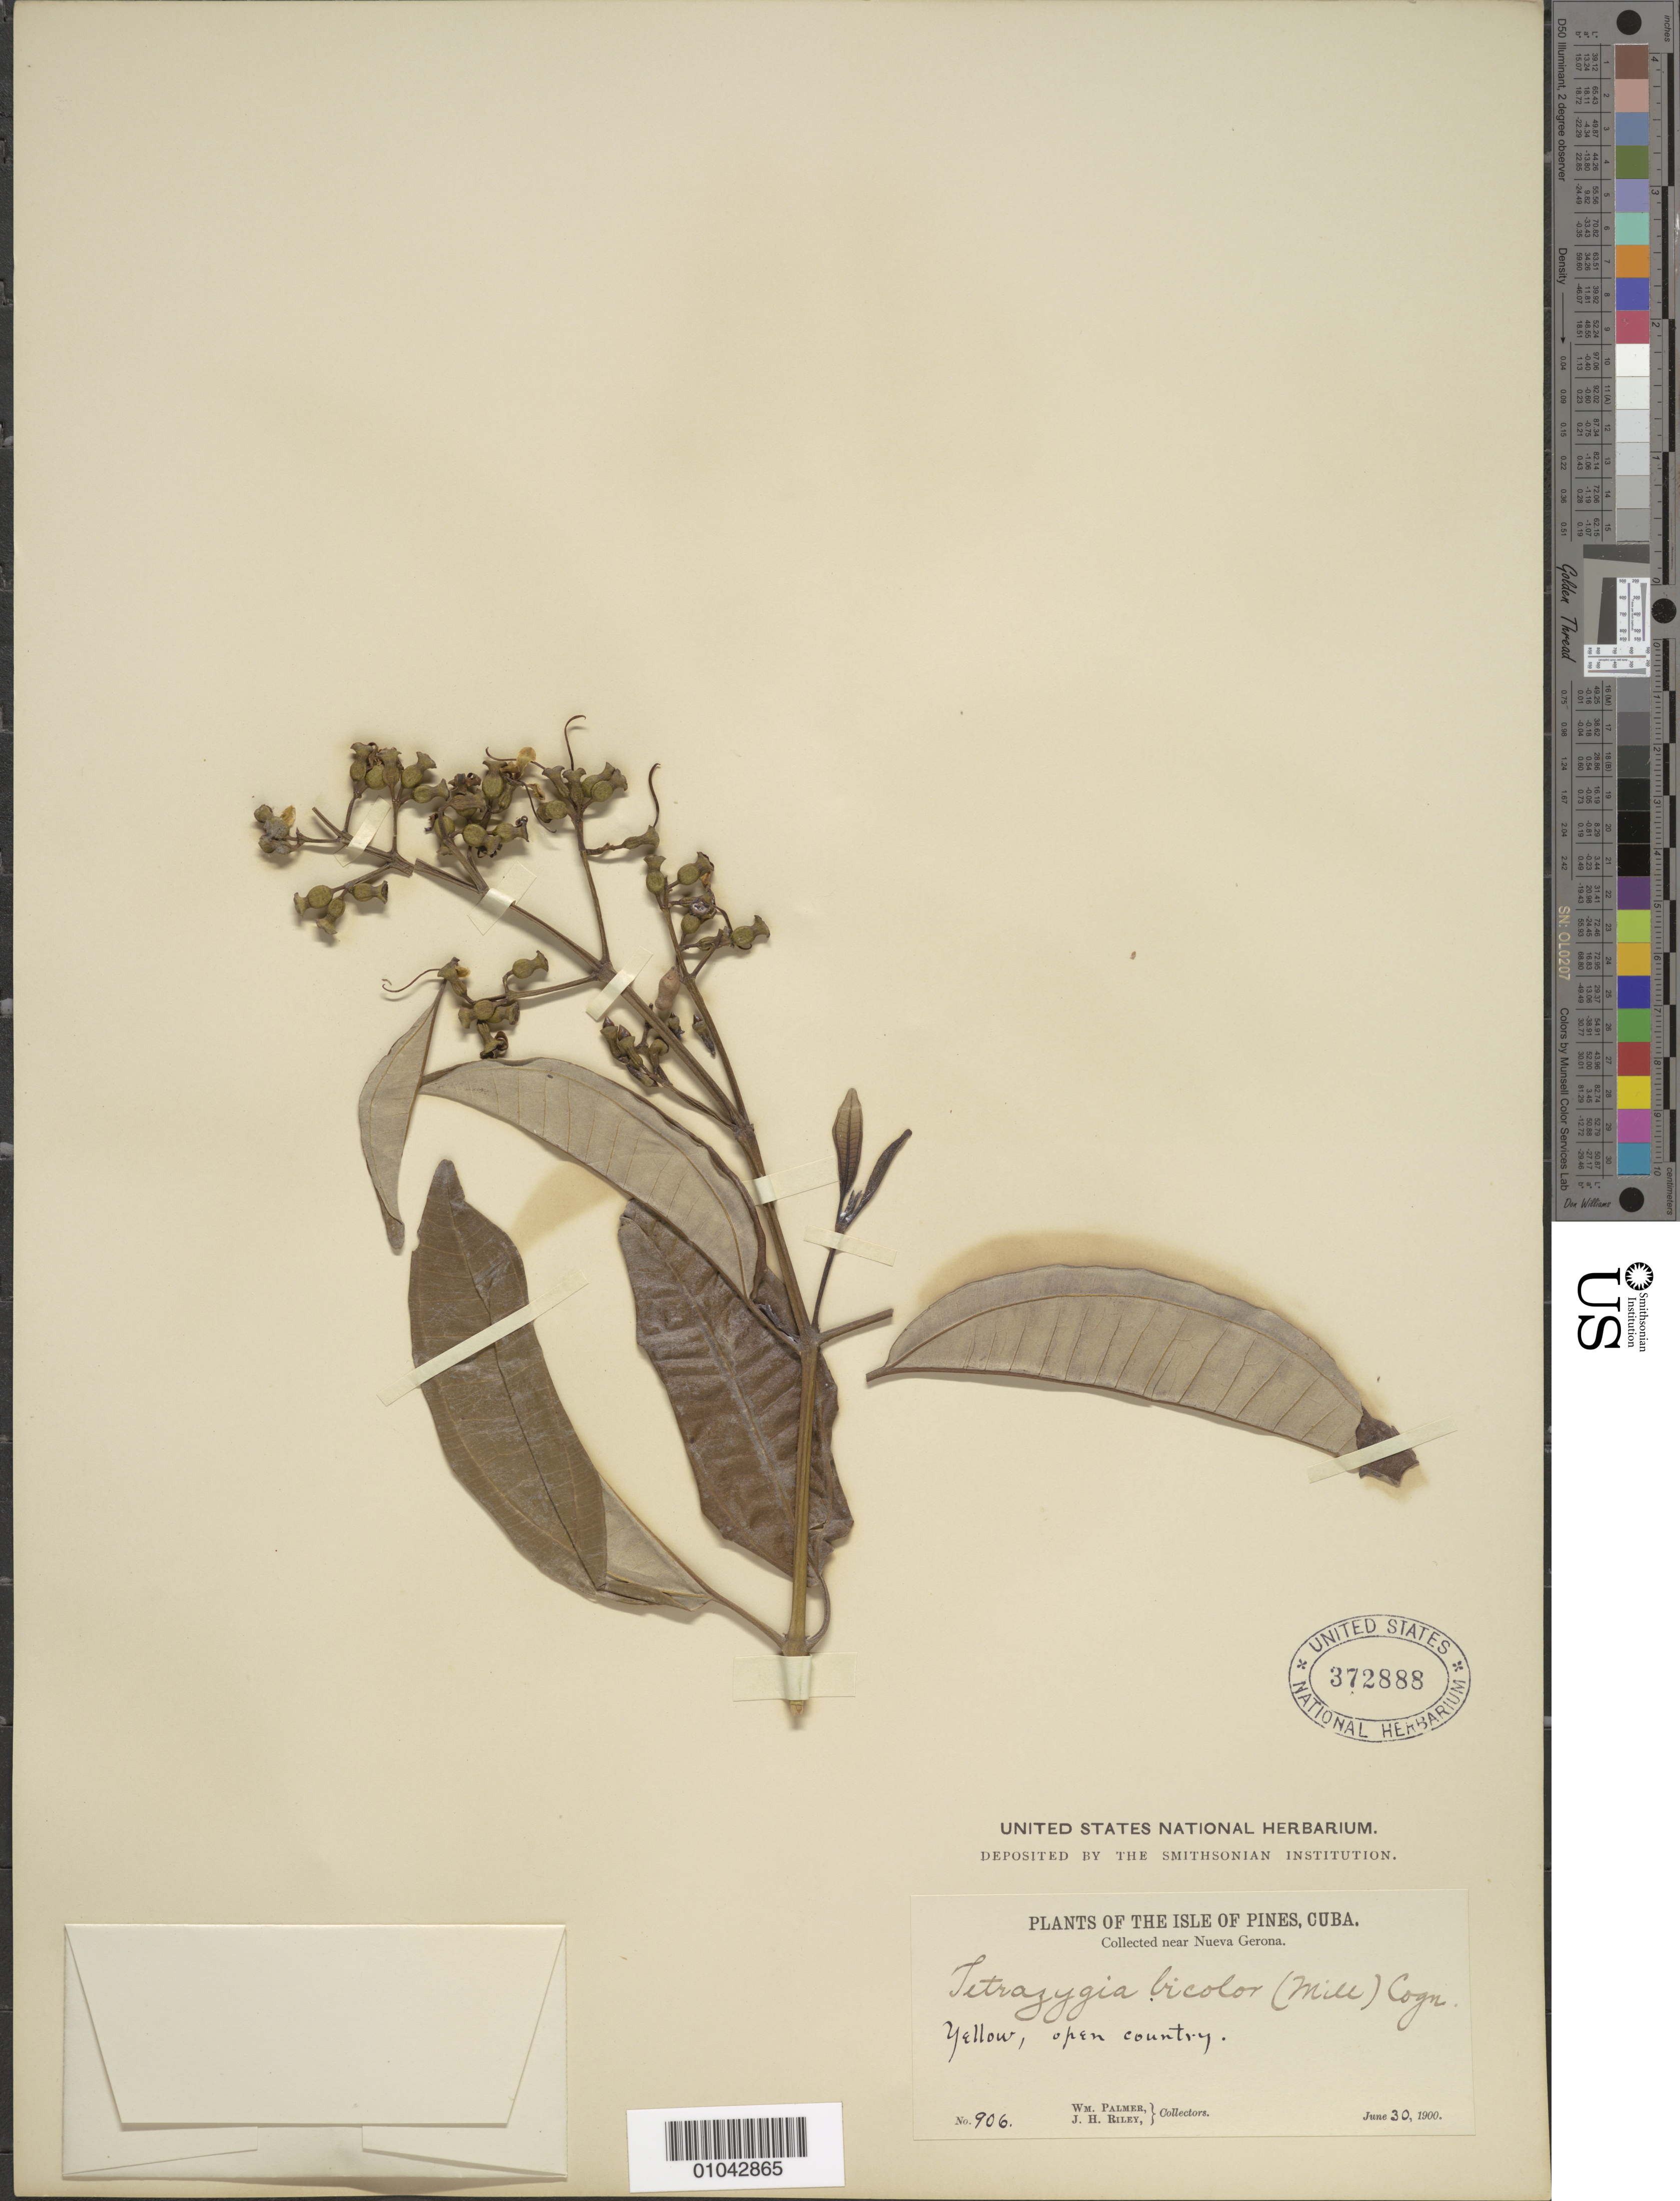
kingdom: Plantae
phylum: Tracheophyta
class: Magnoliopsida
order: Myrtales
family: Melastomataceae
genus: Tetrazygia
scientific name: Tetrazygia bicolor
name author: (Mill.) Cogn.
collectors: W. Palmer & J. H. Riley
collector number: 906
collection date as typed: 30 Jun 1900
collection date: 1900-06-30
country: Cuba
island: Isla de la Juventud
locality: Isle of Pines, Near Nueva Gerona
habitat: Open country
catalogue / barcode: US 372888